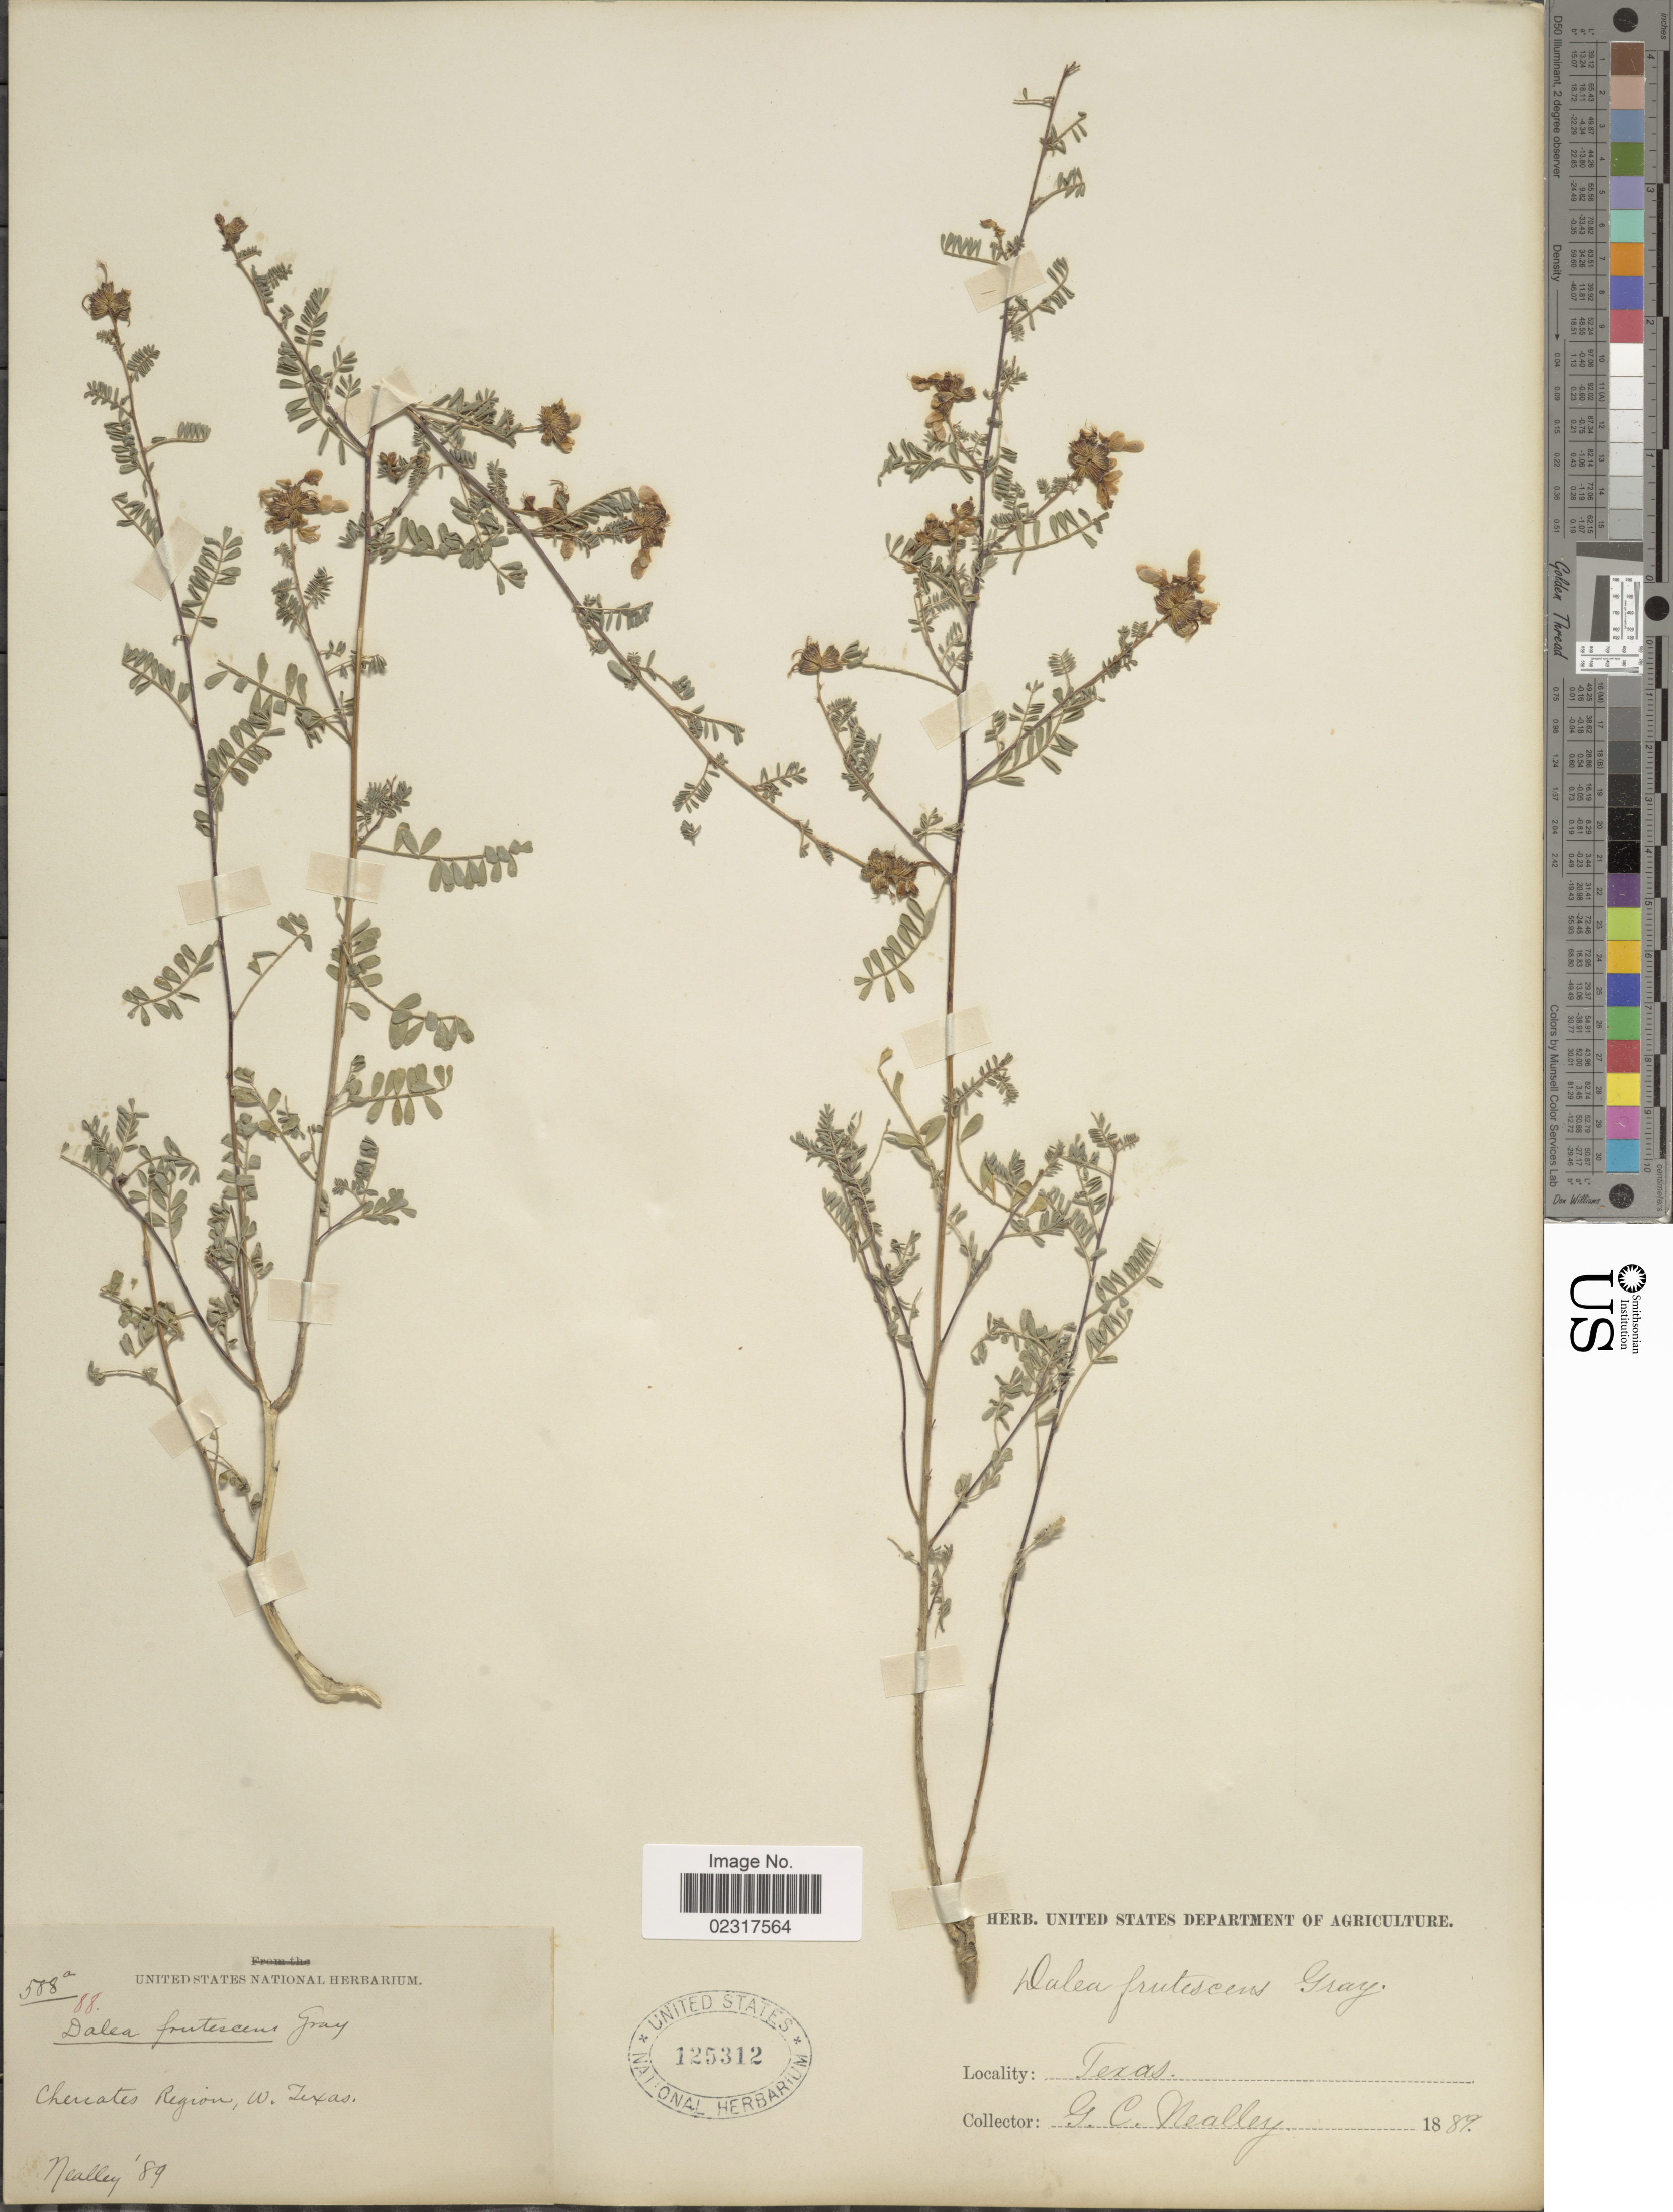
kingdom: Plantae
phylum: Tracheophyta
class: Magnoliopsida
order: Fabales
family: Fabaceae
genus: Dalea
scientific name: Dalea frutescens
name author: A. Gray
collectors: G. Neally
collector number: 588a/88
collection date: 1889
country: United States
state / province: Texas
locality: Chenates Region, W. Texas.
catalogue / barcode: US 125312